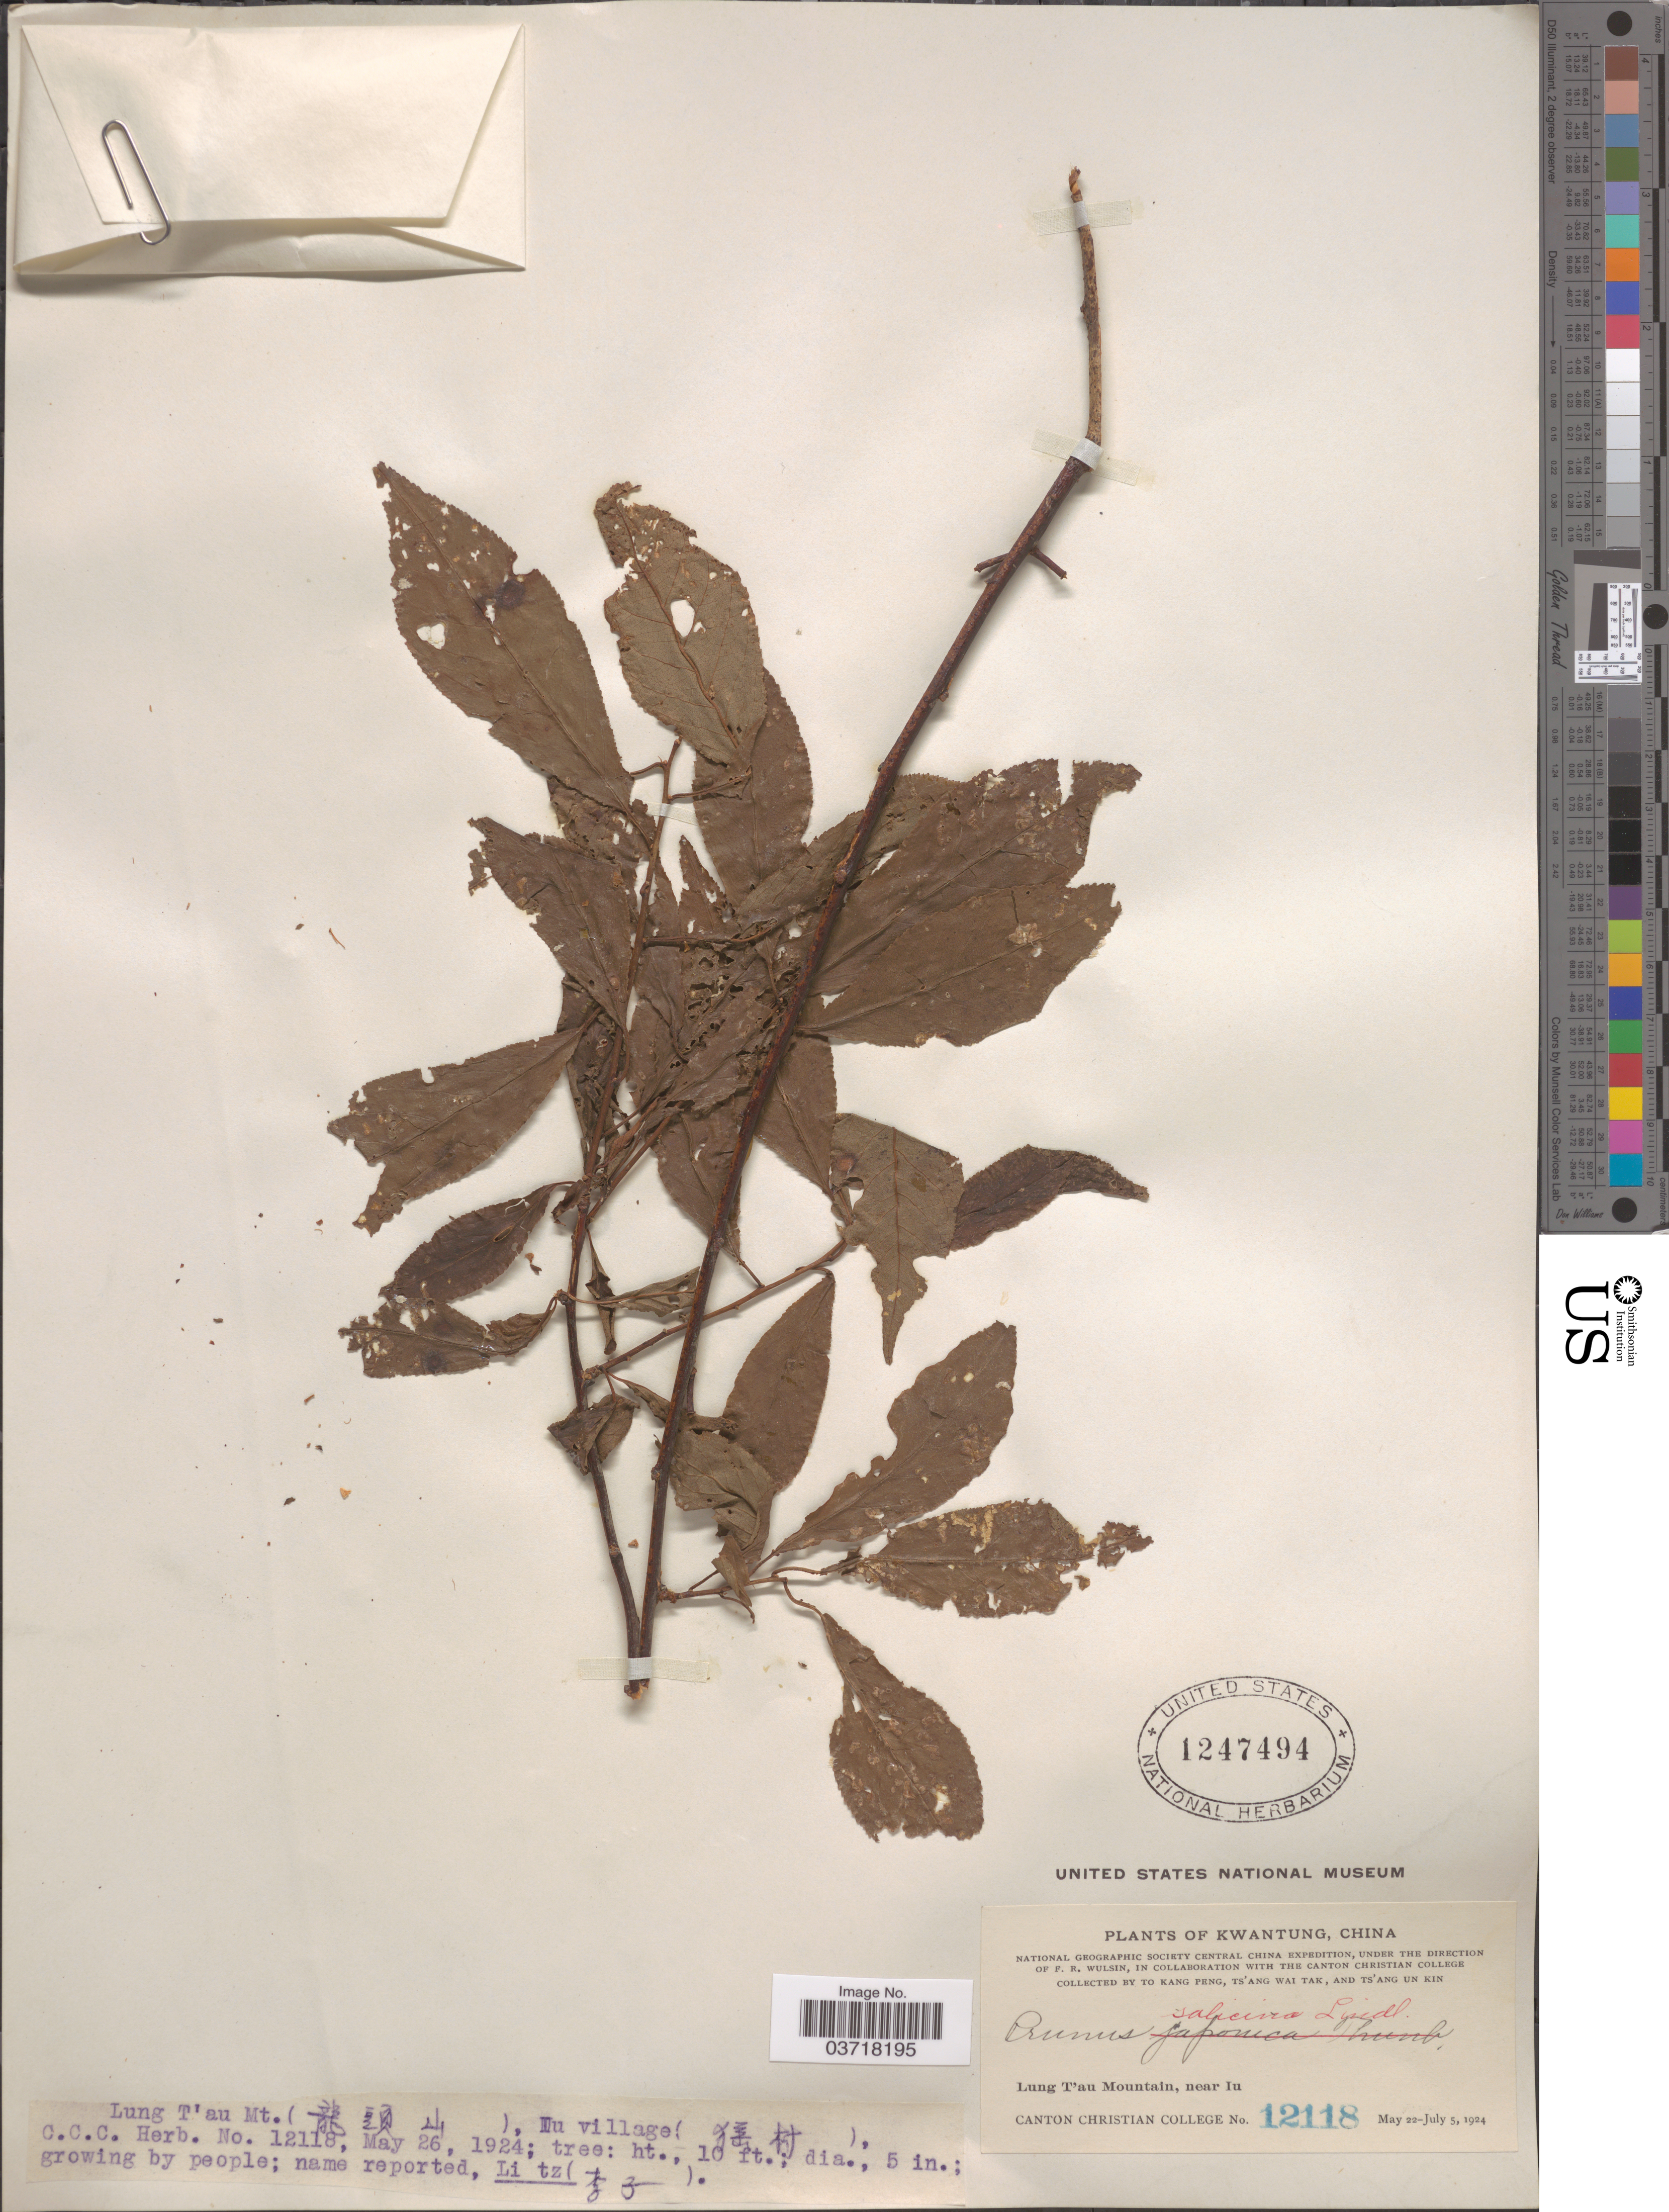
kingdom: Plantae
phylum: Tracheophyta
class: Magnoliopsida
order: Rosales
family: Rosaceae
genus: Prunus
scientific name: Prunus salicina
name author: Lindl.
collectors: Kang Peng To, W. T. Tsang & Ts' Ang Un Kin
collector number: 12118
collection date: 1924-05-26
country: China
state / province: Guangdong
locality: Kwantung. Lung T'au Mountain (X), near Iu. Iu village (X).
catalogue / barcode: US 1247494